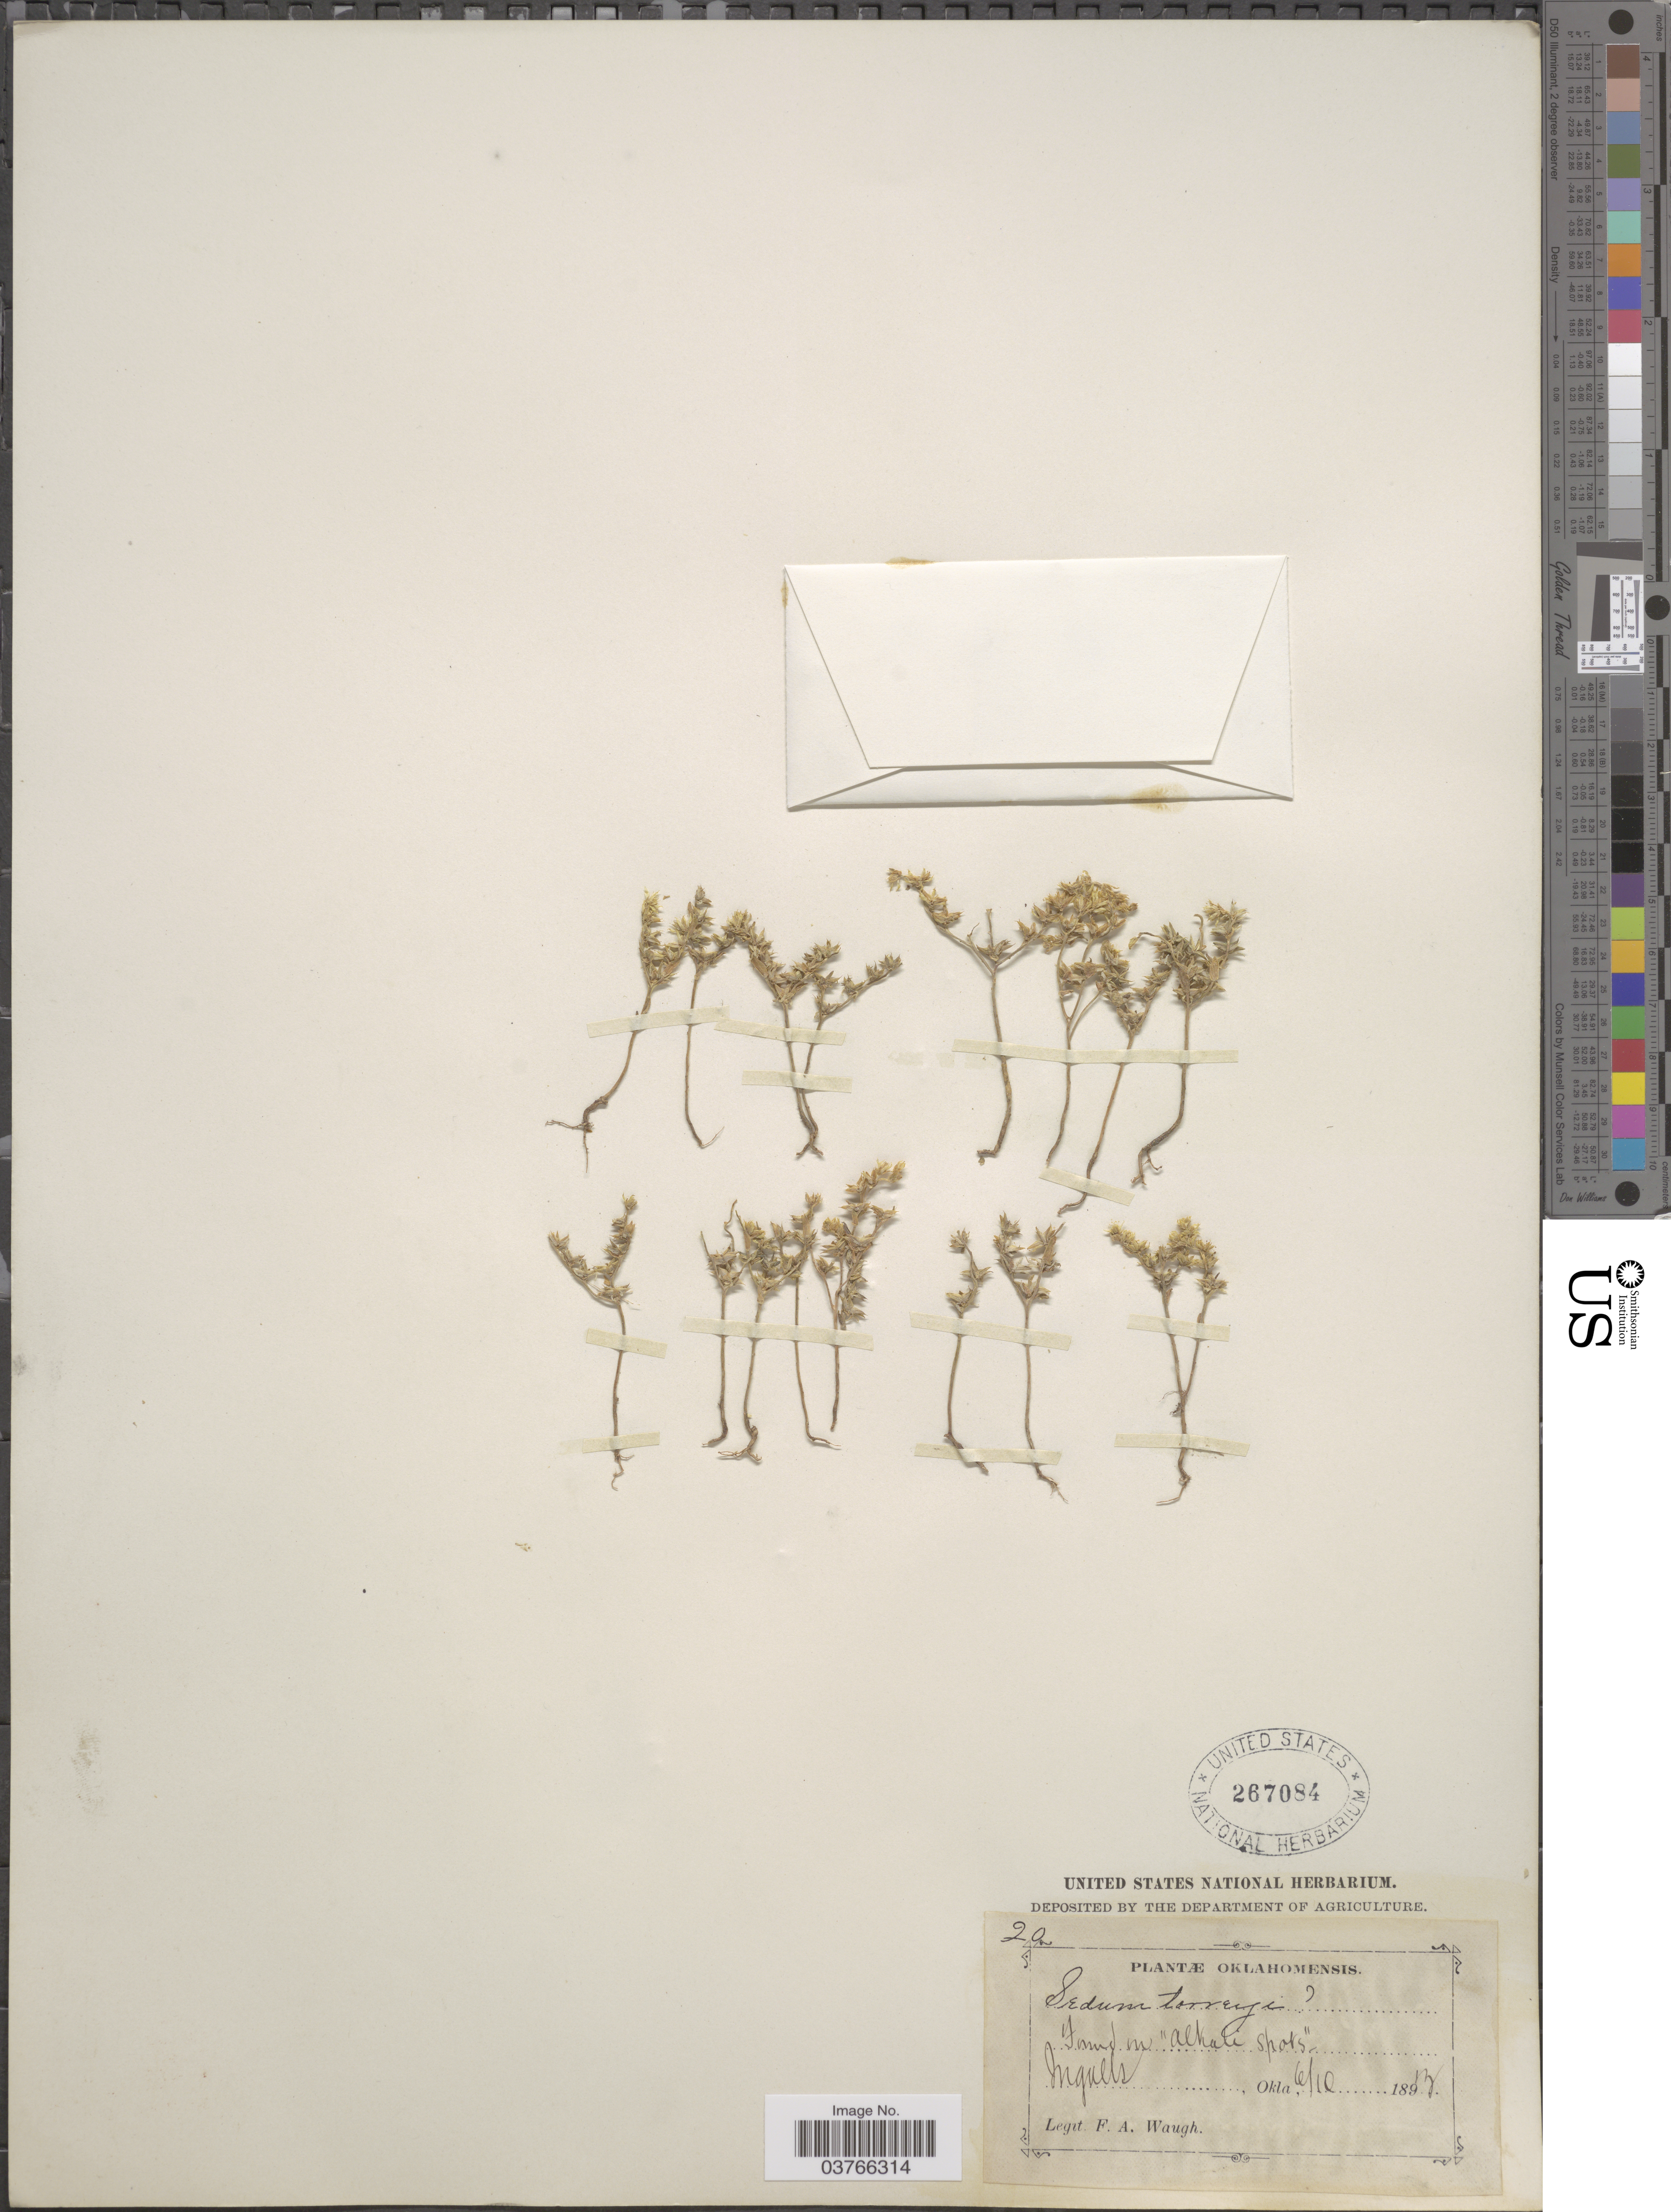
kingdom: Plantae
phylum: Tracheophyta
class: Magnoliopsida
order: Saxifragales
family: Crassulaceae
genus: Sedum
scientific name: Sedum nuttallianum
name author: Raf.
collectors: F. Waugh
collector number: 20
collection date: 1893-06-10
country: United States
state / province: Oklahoma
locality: Ingalls.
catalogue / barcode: US 267084